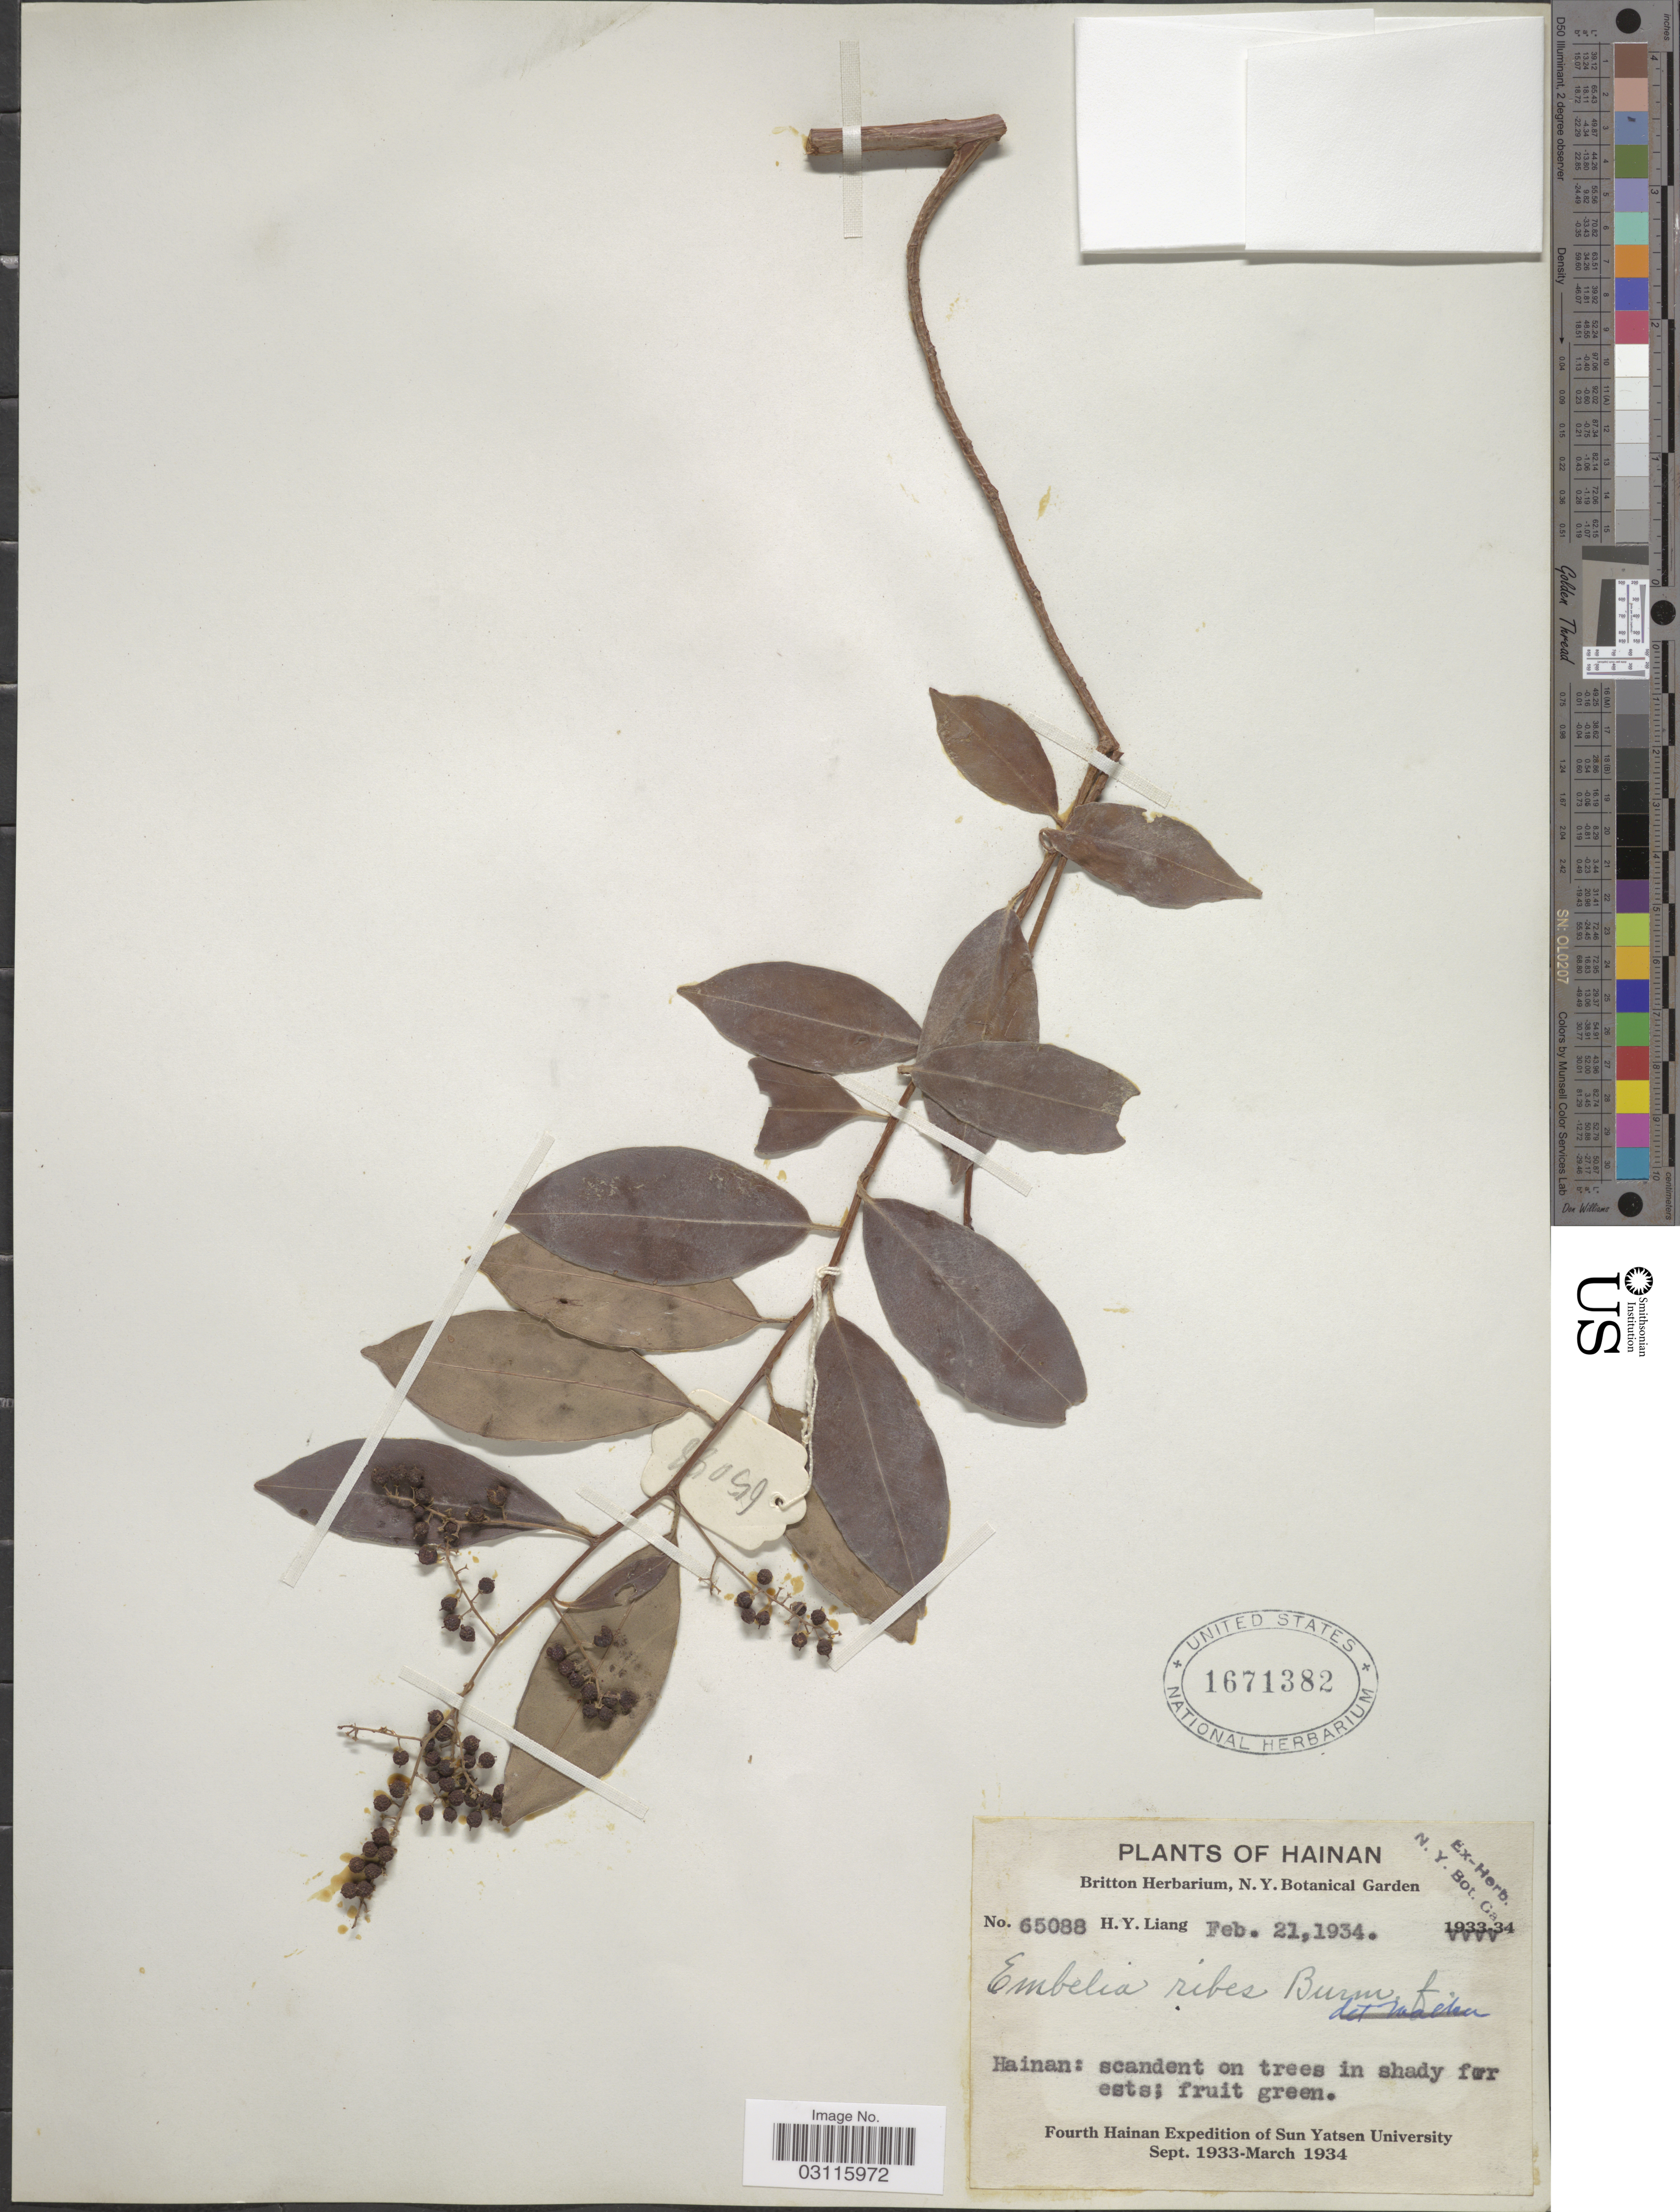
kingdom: Plantae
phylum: Tracheophyta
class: Magnoliopsida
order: Ericales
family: Primulaceae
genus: Embelia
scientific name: Embelia ribes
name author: Burm. f.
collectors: H. Y. Liang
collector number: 65088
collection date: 1934-02-21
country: China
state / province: Hainan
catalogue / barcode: US 1671382